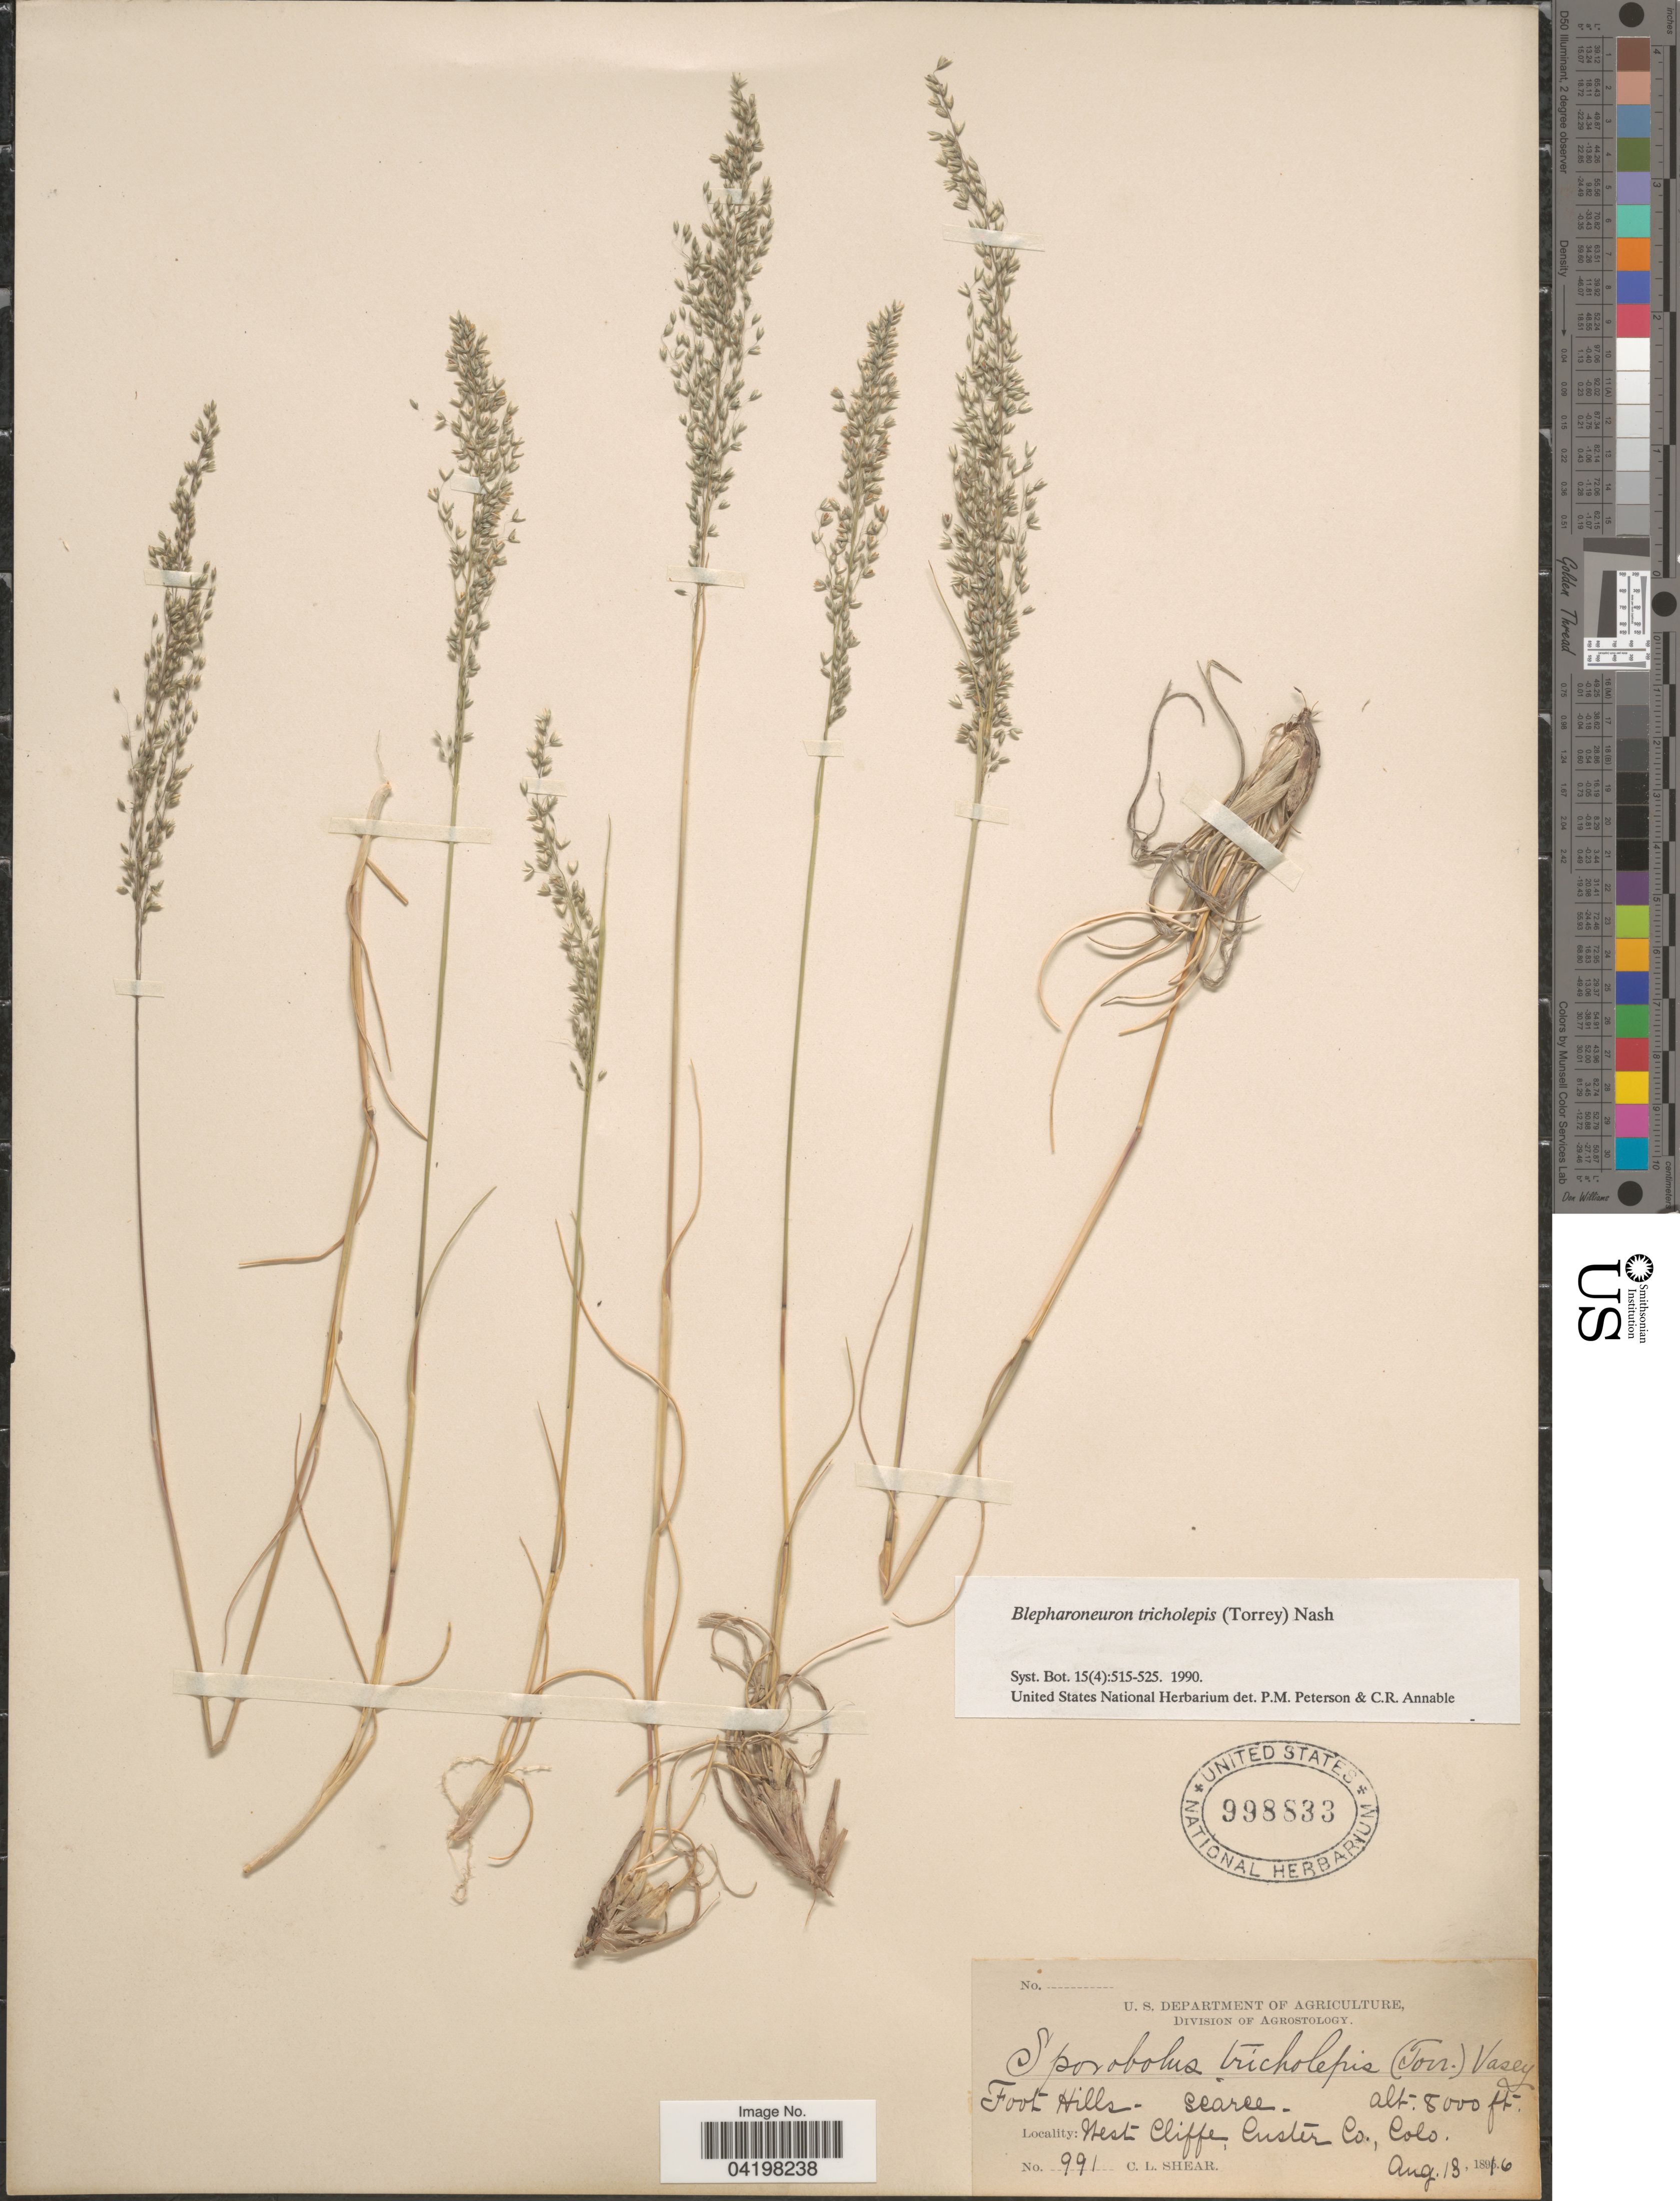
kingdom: Plantae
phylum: Tracheophyta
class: Liliopsida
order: Poales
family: Poaceae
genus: Muhlenbergia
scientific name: Muhlenbergia tricholepis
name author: (Torr.) Columbus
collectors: C. L. Shear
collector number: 991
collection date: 1896-08-13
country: United States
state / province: Colorado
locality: Foot Hills. West Cliffe, Custer Co.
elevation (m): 2438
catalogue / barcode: US 998833